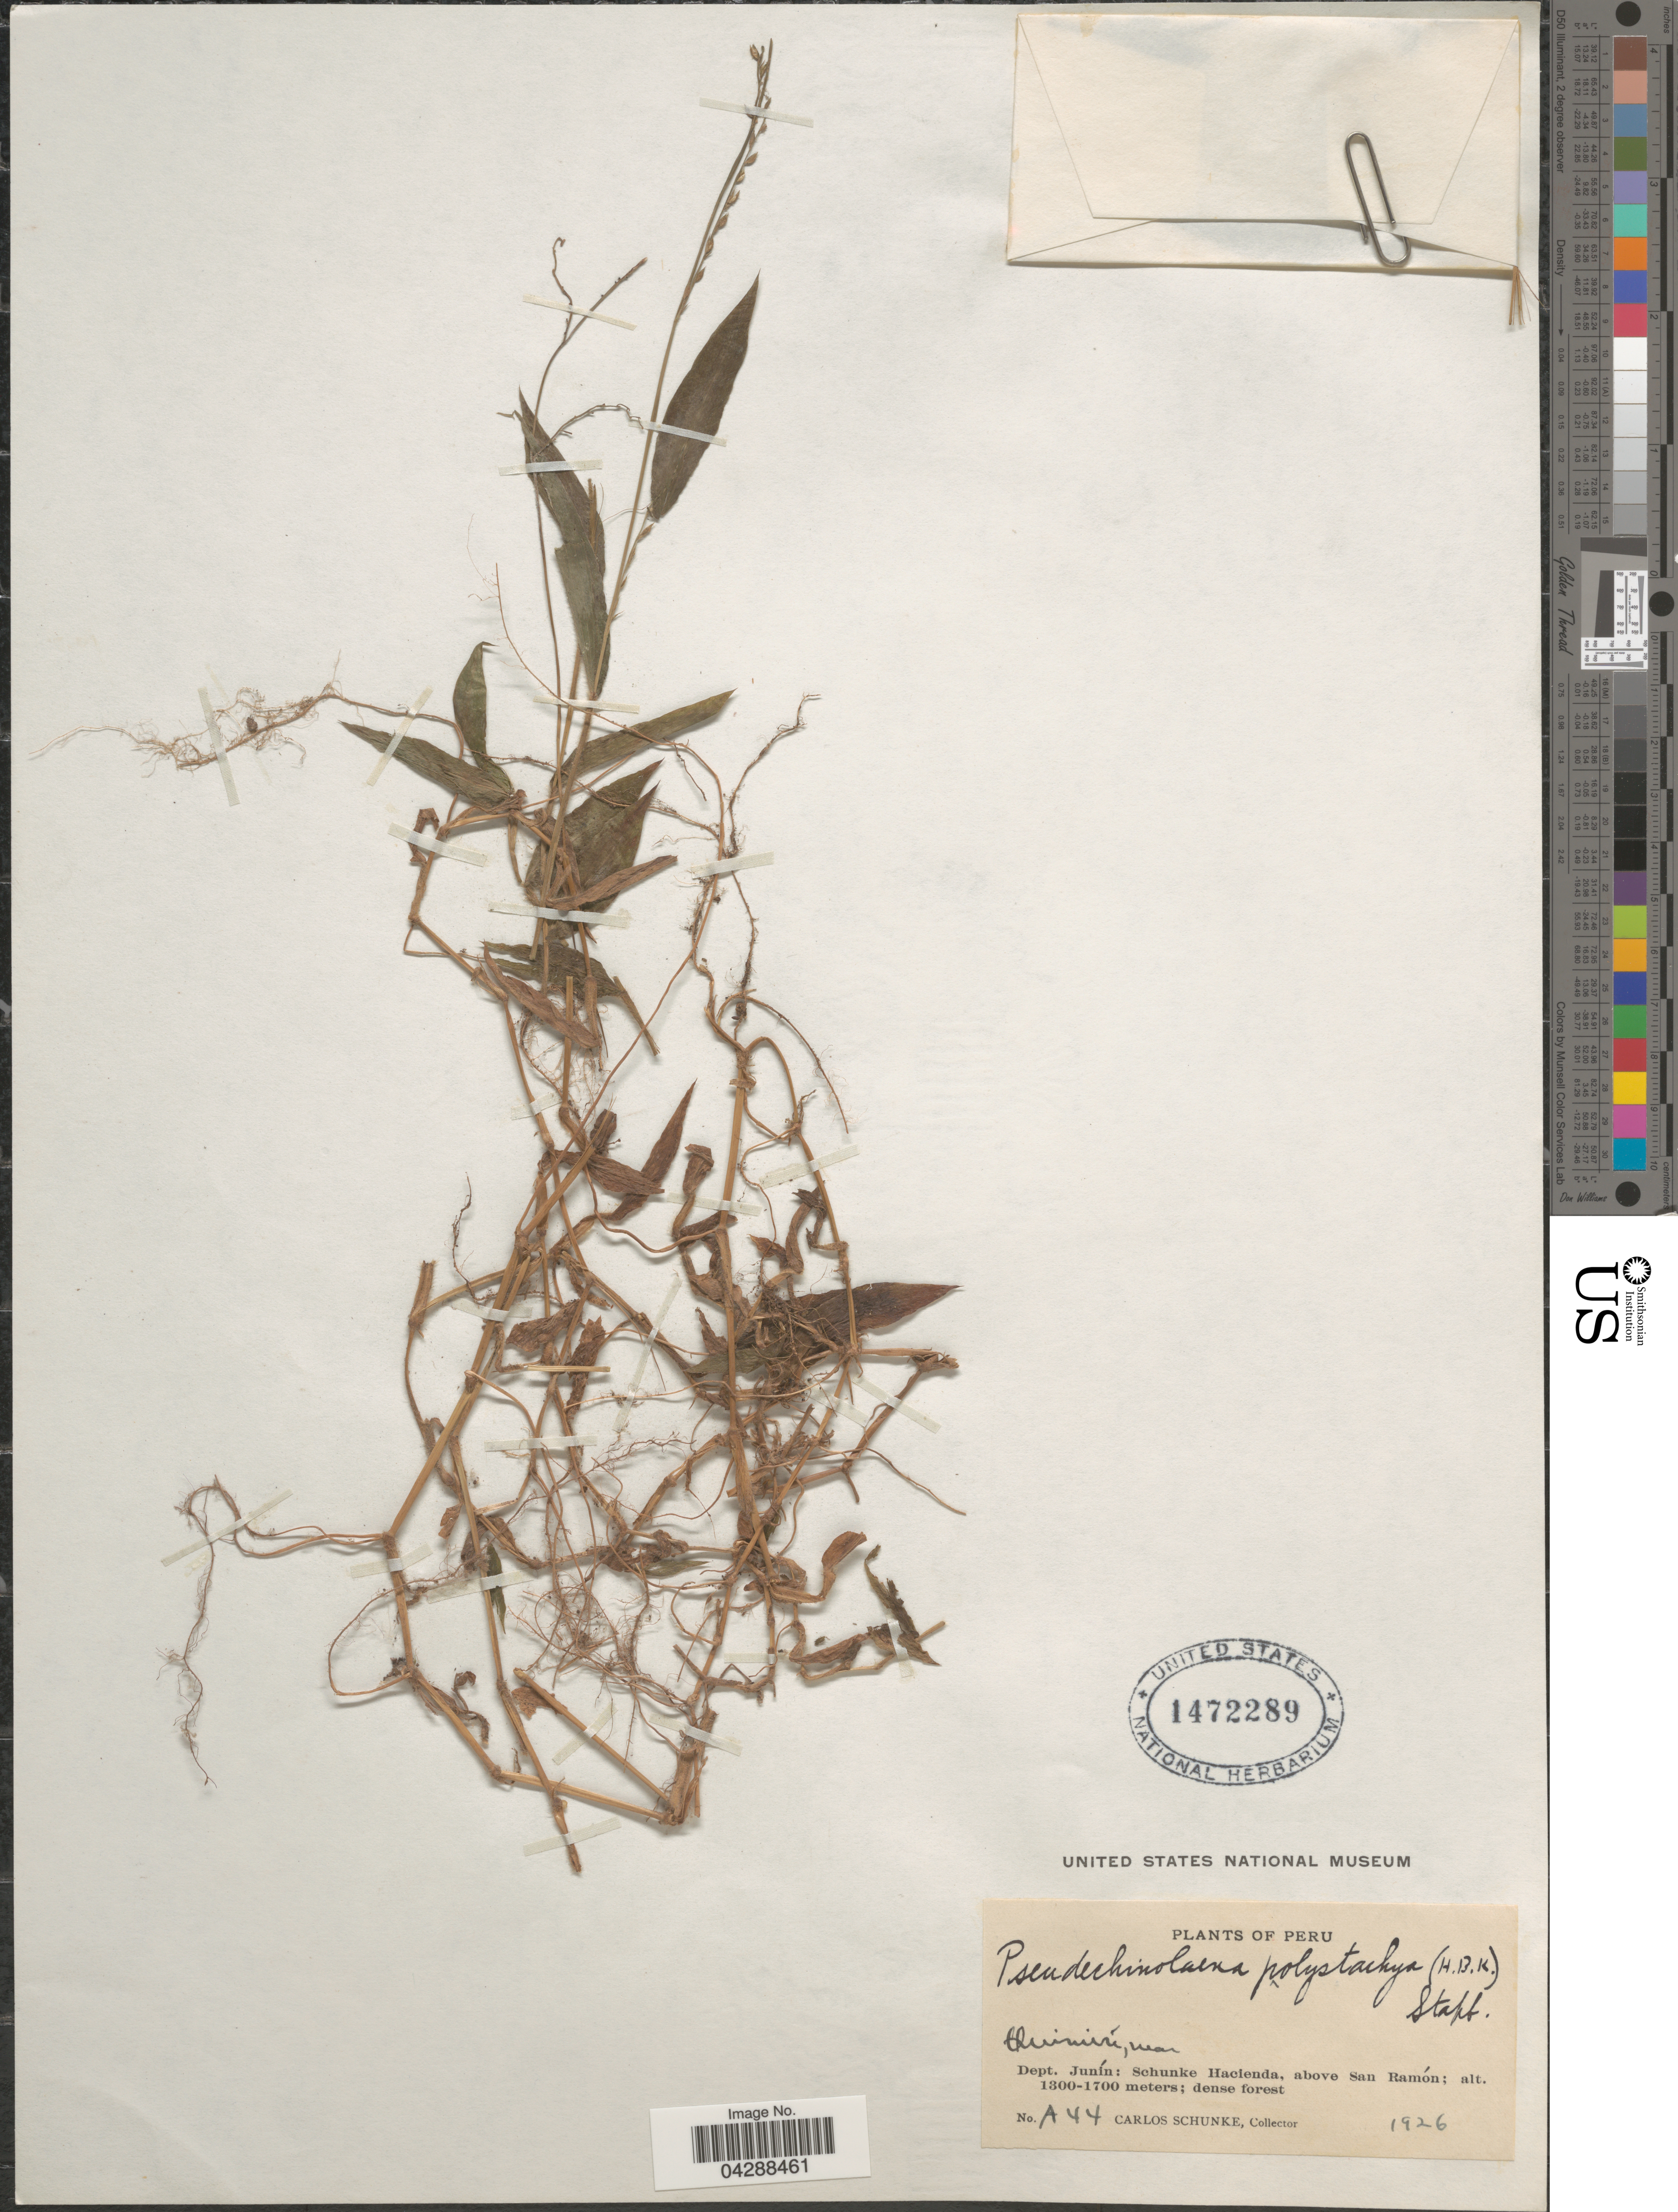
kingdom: Plantae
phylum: Tracheophyta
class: Liliopsida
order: Poales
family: Poaceae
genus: Pseudechinolaena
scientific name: Pseudechinolaena polystachya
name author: (Kunth) Stapf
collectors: C. Schunke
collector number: A44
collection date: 1926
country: Peru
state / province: Junín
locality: Dept. Junín: Schunke Hacienda, above San Ramón.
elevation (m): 1300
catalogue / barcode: US 1472289